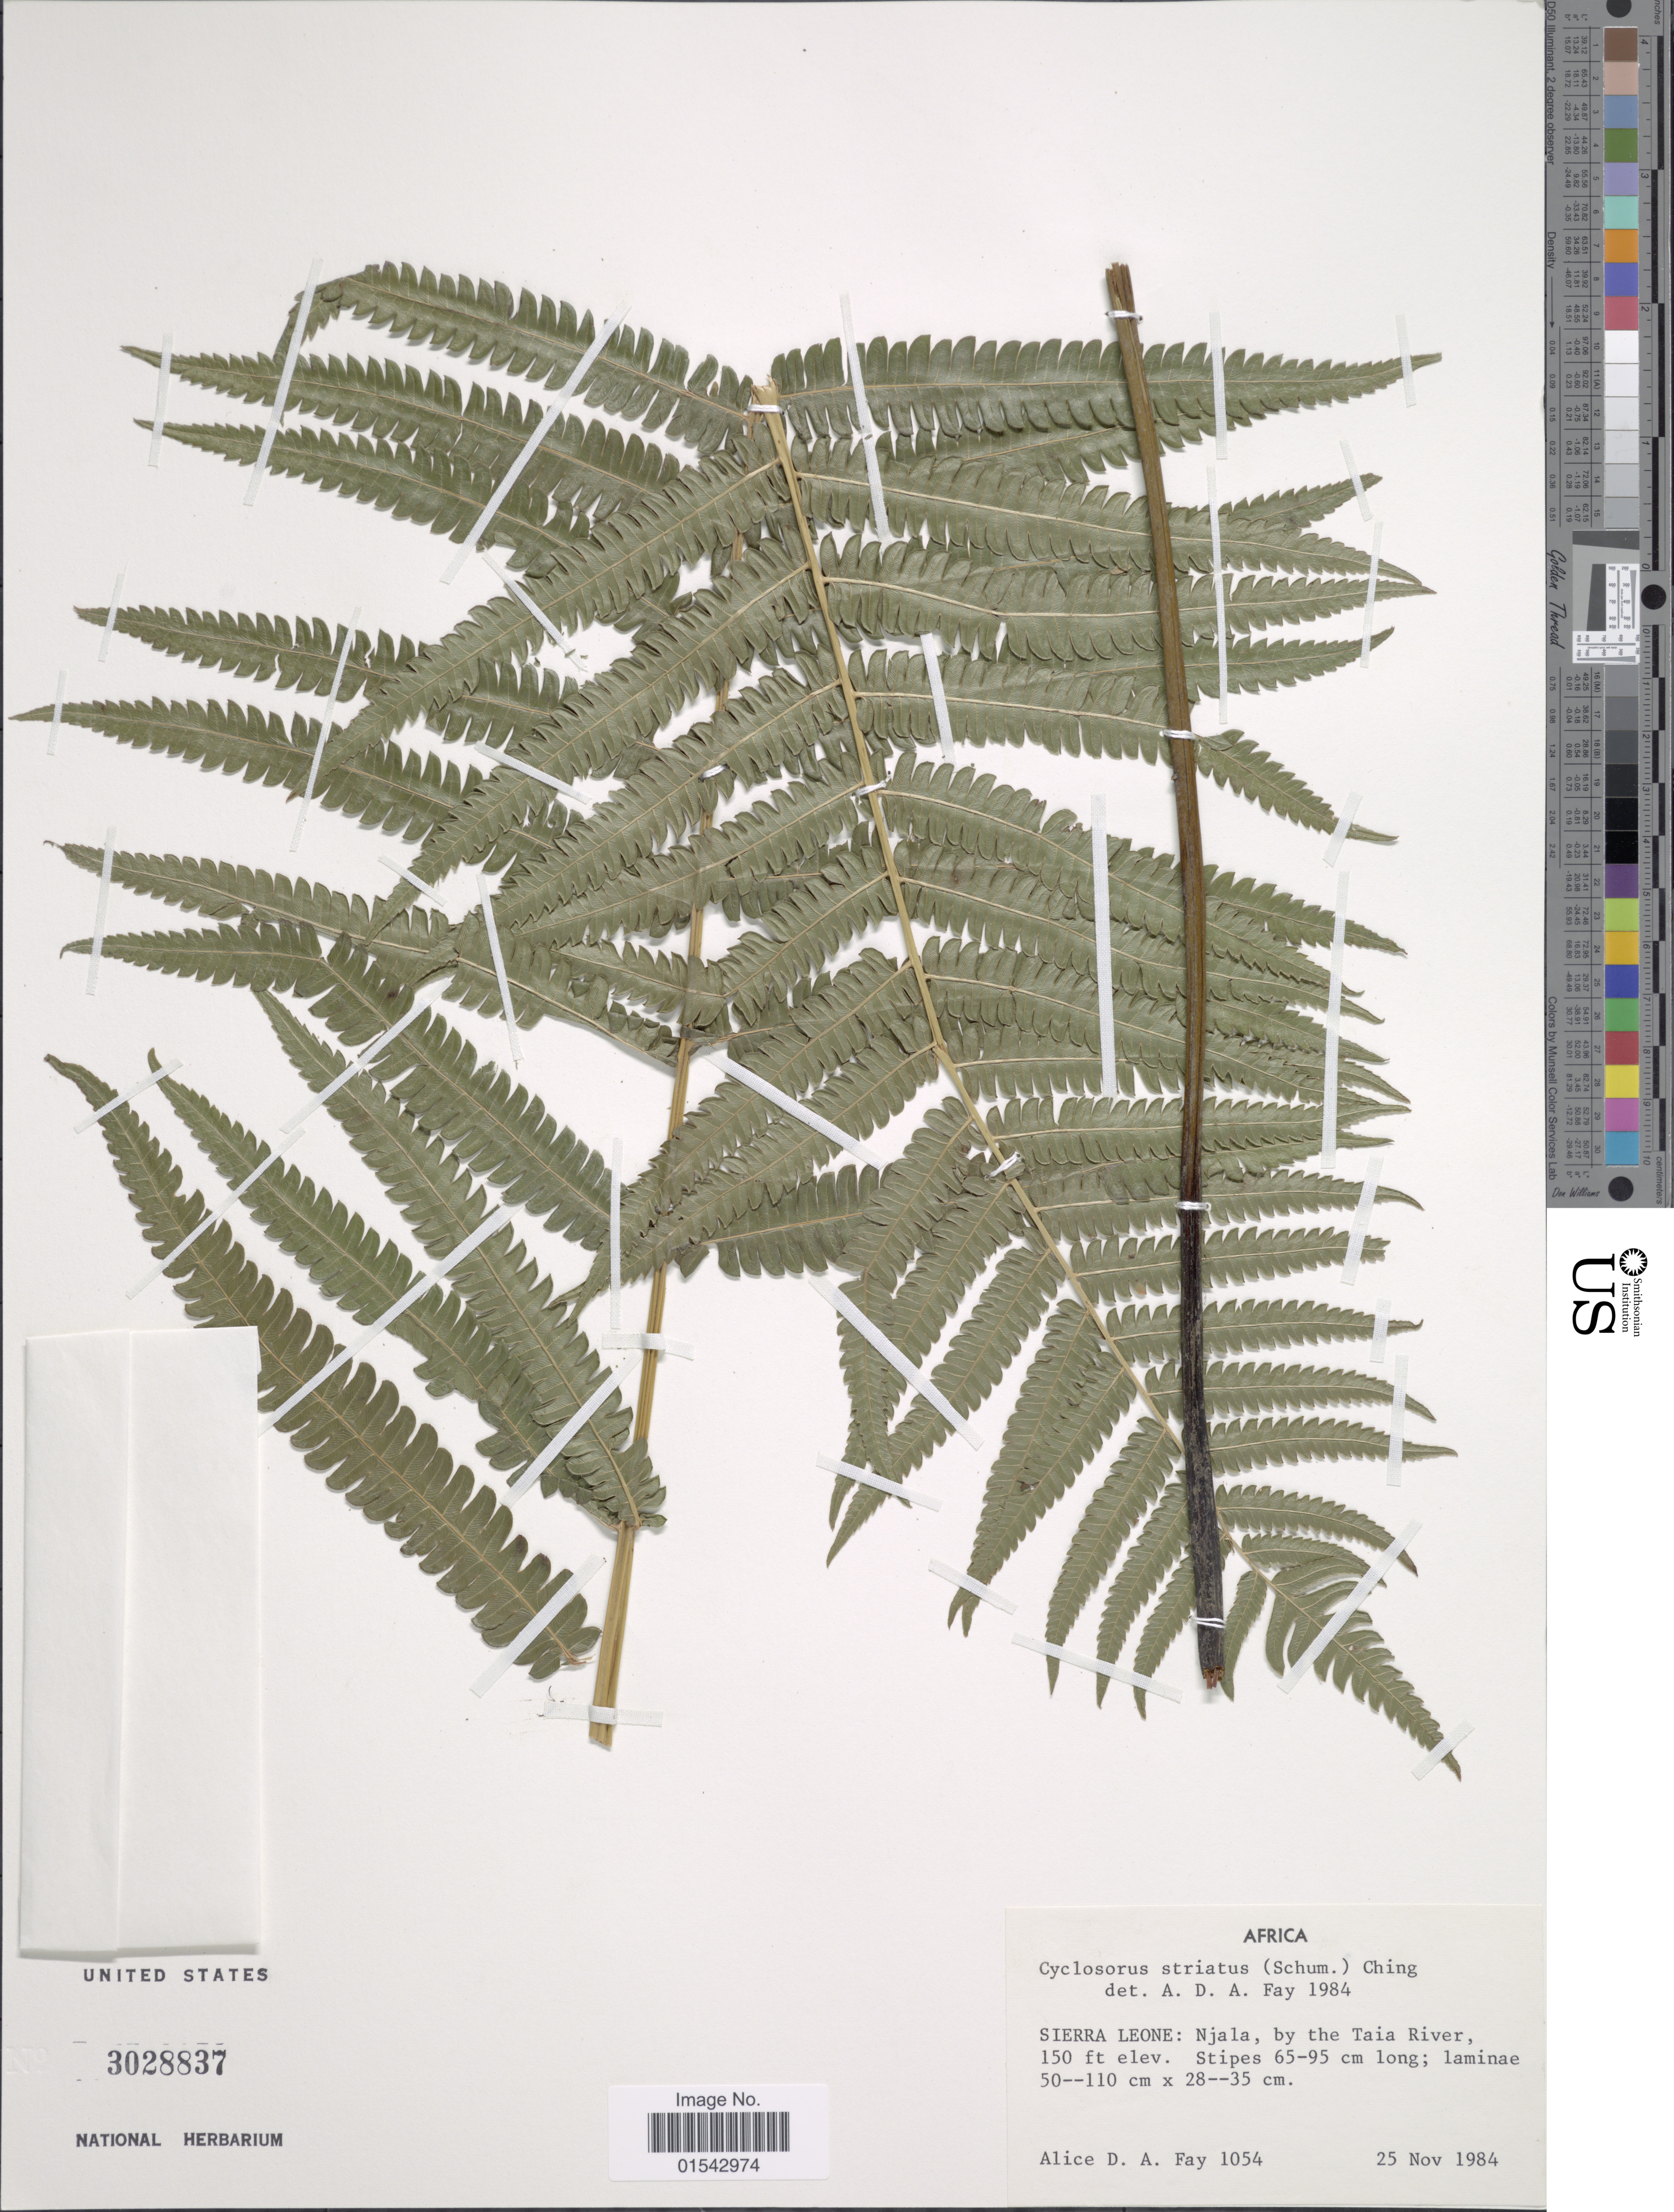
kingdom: Plantae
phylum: Tracheophyta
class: Polypodiopsida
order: Polypodiales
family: Thelypteridaceae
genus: Cyclosorus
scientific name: Cyclosorus interruptus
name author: (Willd.) H. Itô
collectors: A. Fay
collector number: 1054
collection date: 1984-11-25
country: Sierra Leone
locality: Africa, Sierra Leone: Njala, by the Taia River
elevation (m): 46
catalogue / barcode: US 3028837